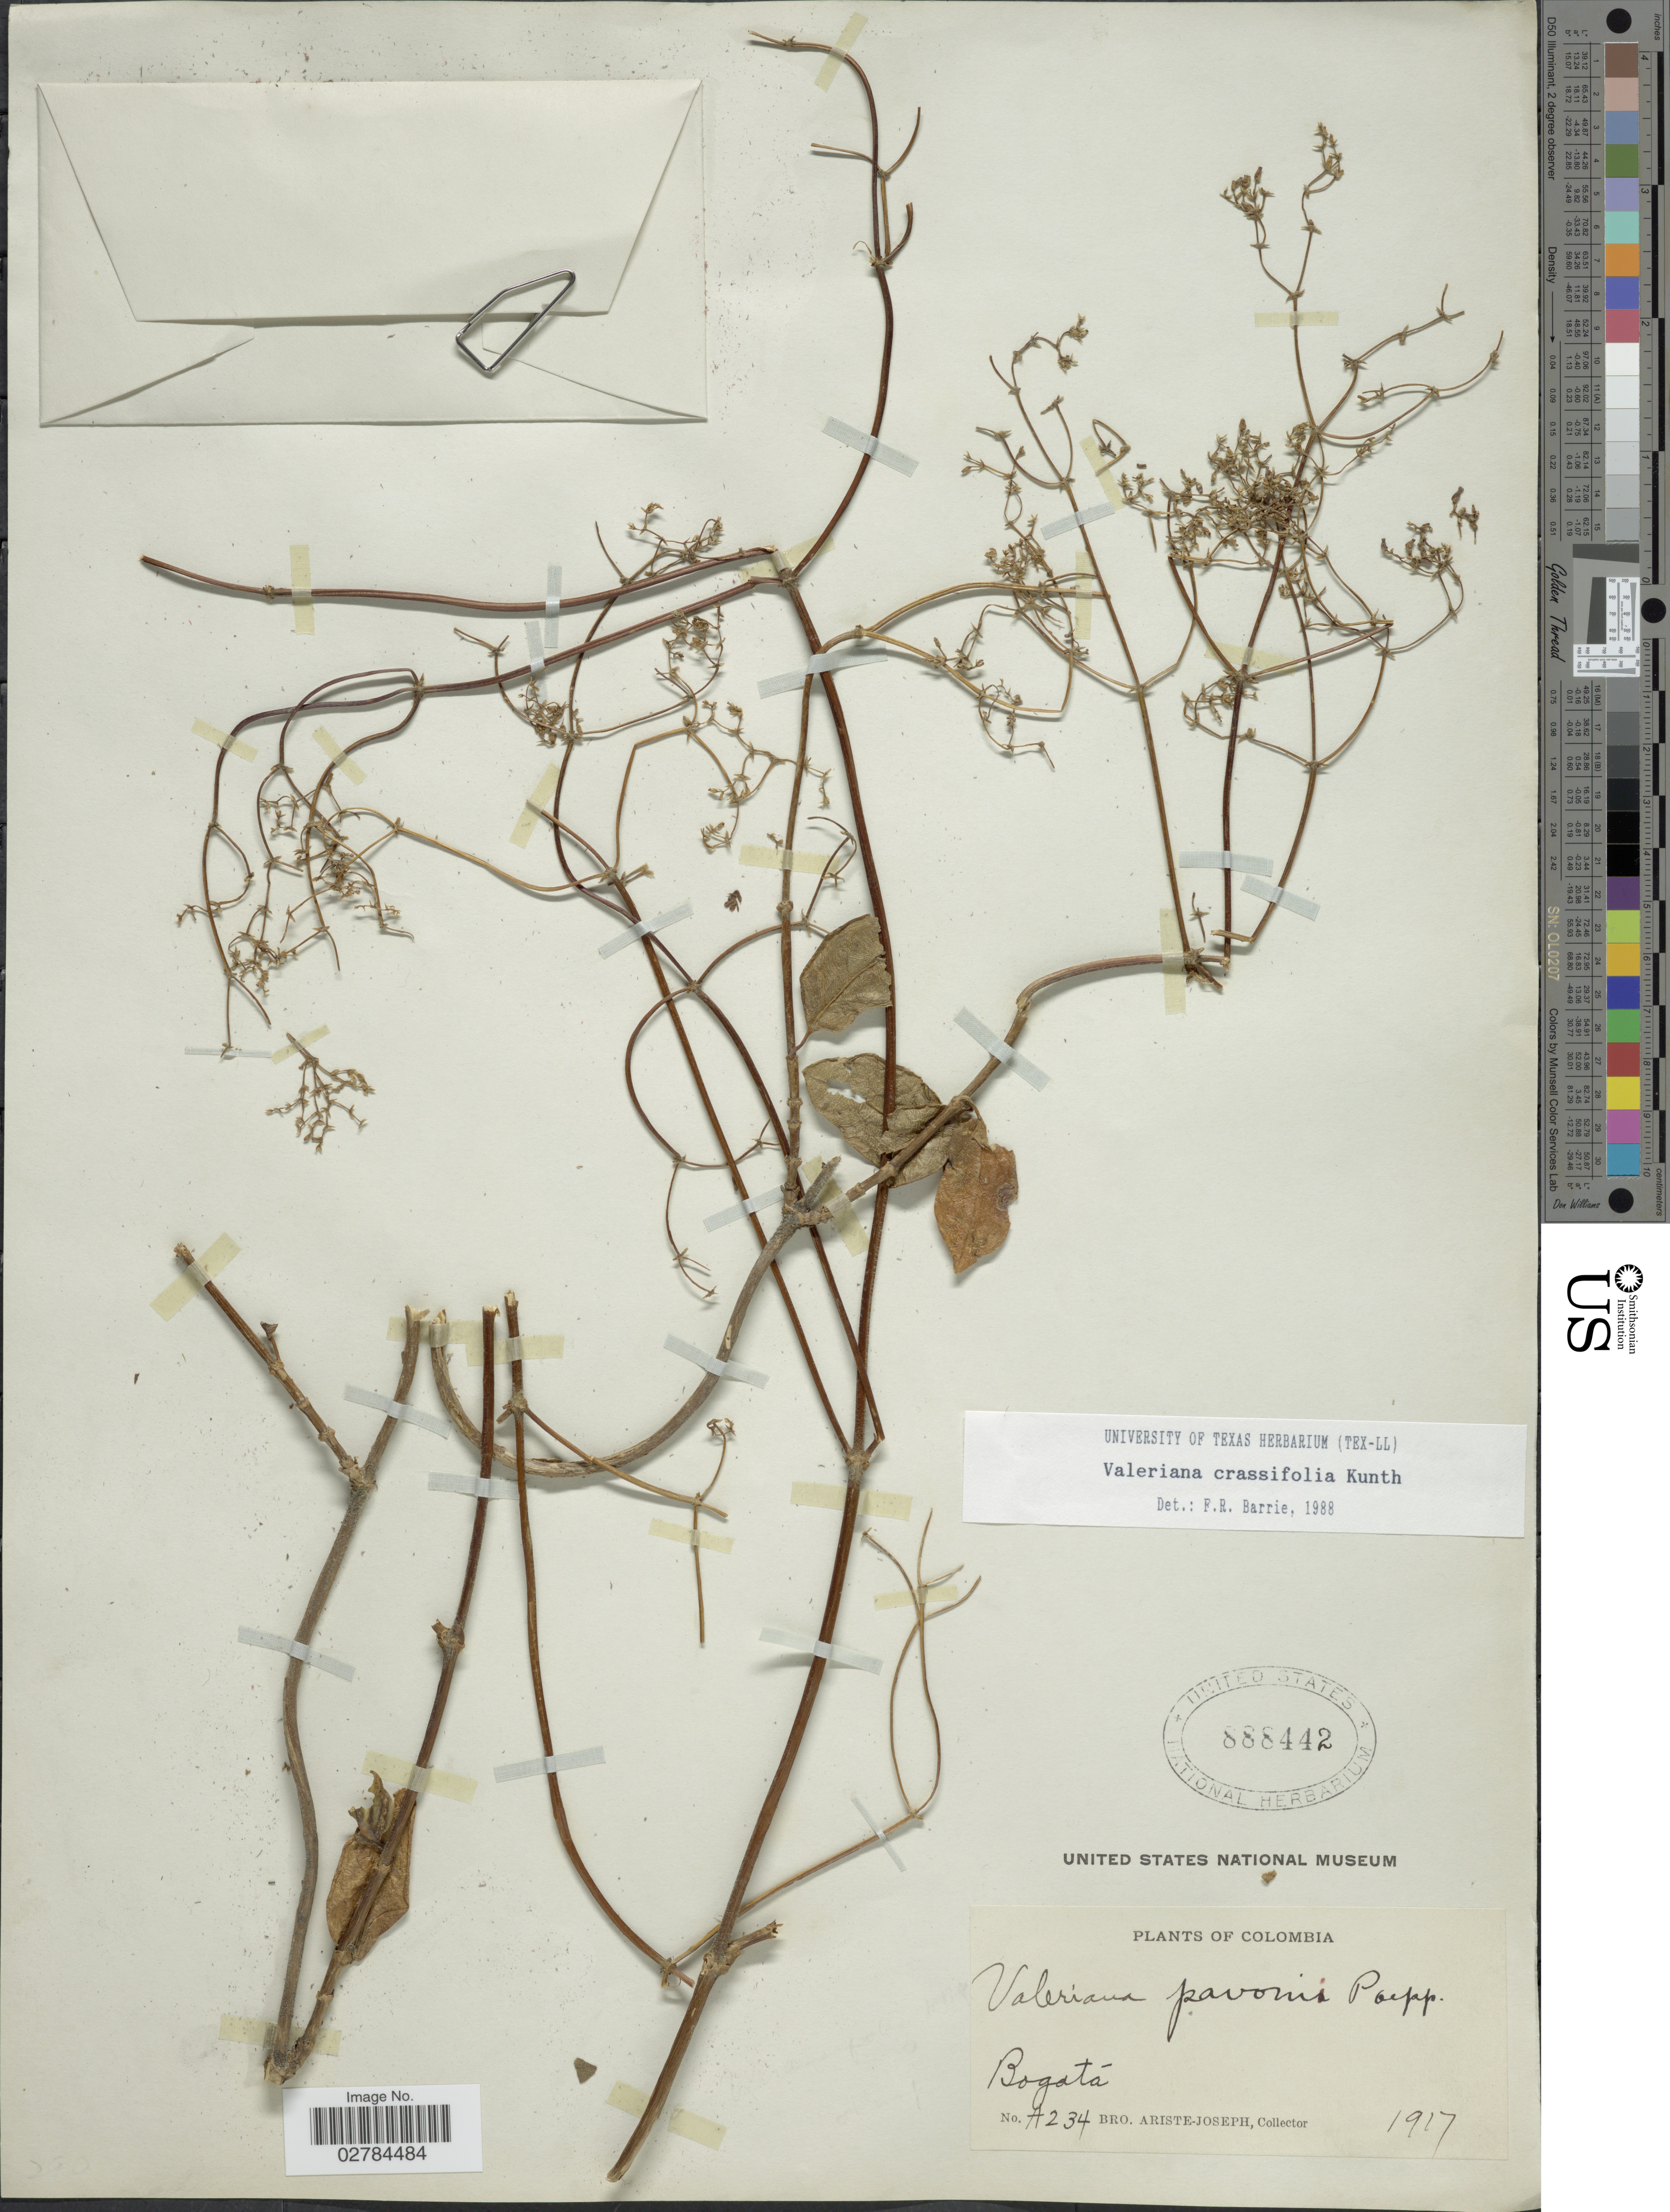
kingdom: Plantae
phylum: Tracheophyta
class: Magnoliopsida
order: Dipsacales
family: Caprifoliaceae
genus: Valeriana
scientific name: Valeriana crassifolia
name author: Kunth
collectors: Bro. Ariste-Joseph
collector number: A234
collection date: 1917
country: Colombia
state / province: Bogota D.C.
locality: Bogotá.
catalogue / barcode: US 888442